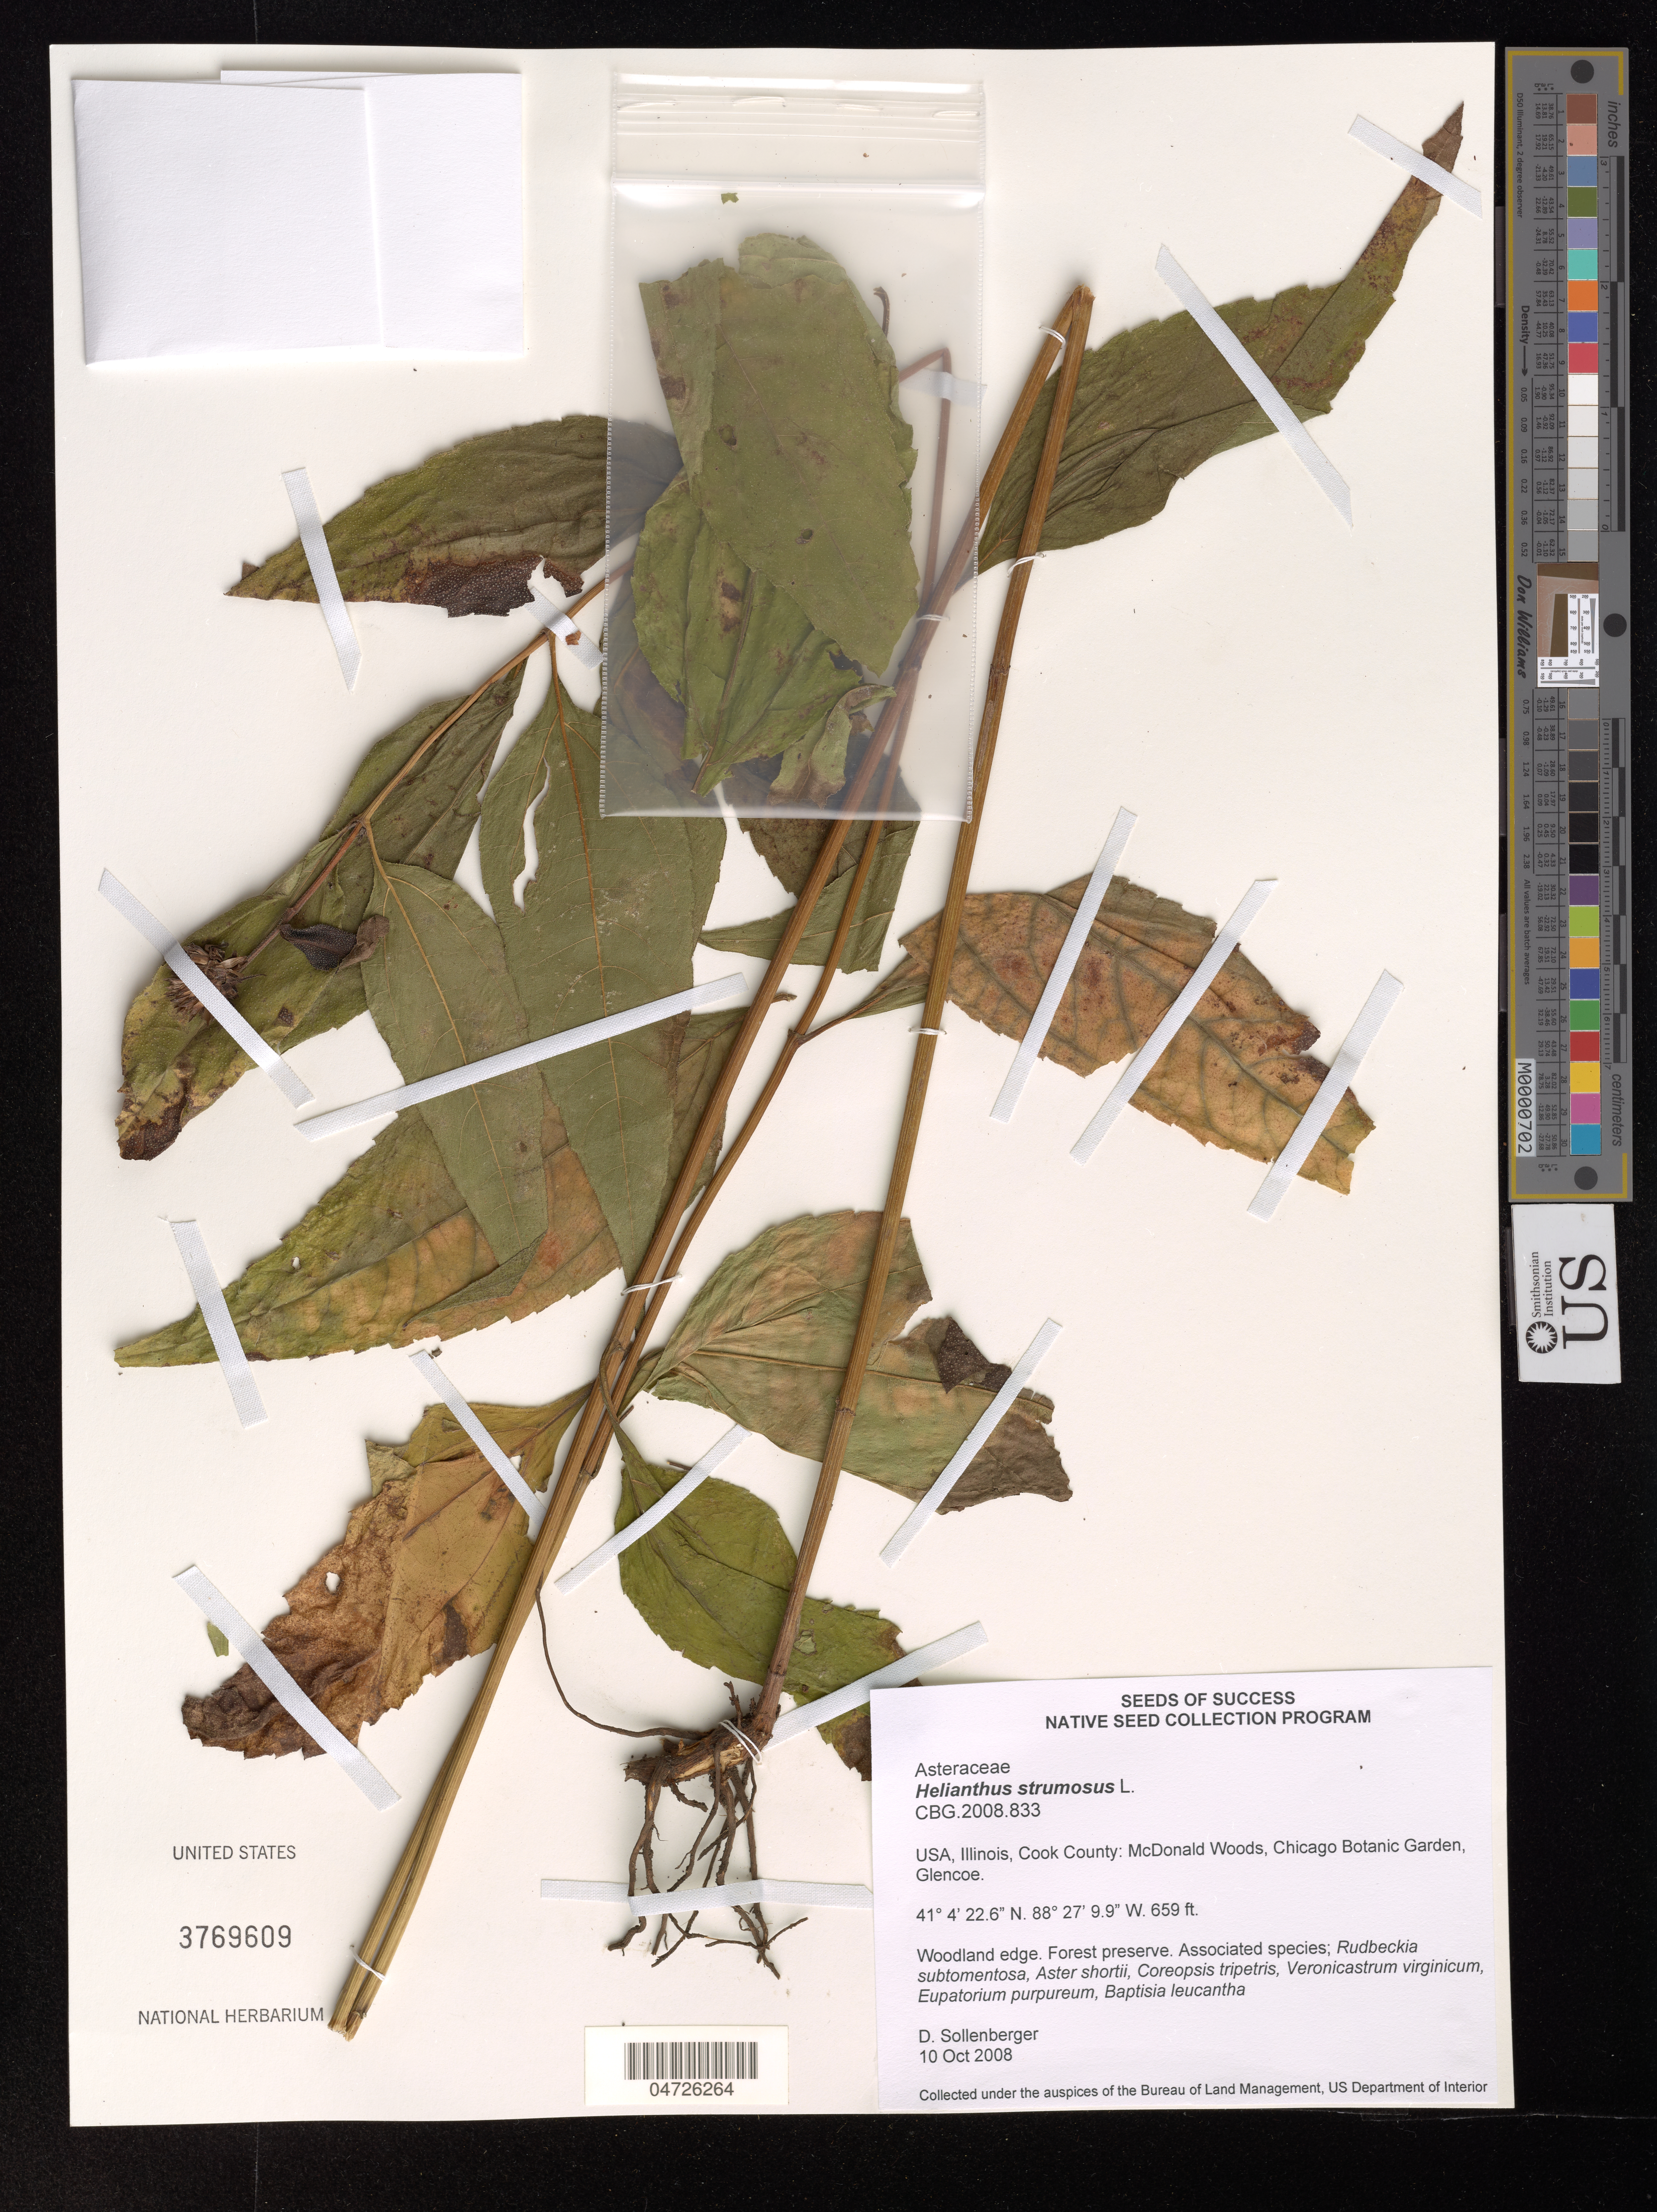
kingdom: Plantae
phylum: Tracheophyta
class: Magnoliopsida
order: Asterales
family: Asteraceae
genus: Helianthus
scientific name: Helianthus strumosus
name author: L.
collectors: D. Sollenberger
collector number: CBG.2008.833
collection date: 2008-10-10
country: United States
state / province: Illinois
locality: Cook County: McDonald Woods, Chicago Botanic Garden, Glencoe.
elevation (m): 201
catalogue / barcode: US 3769609